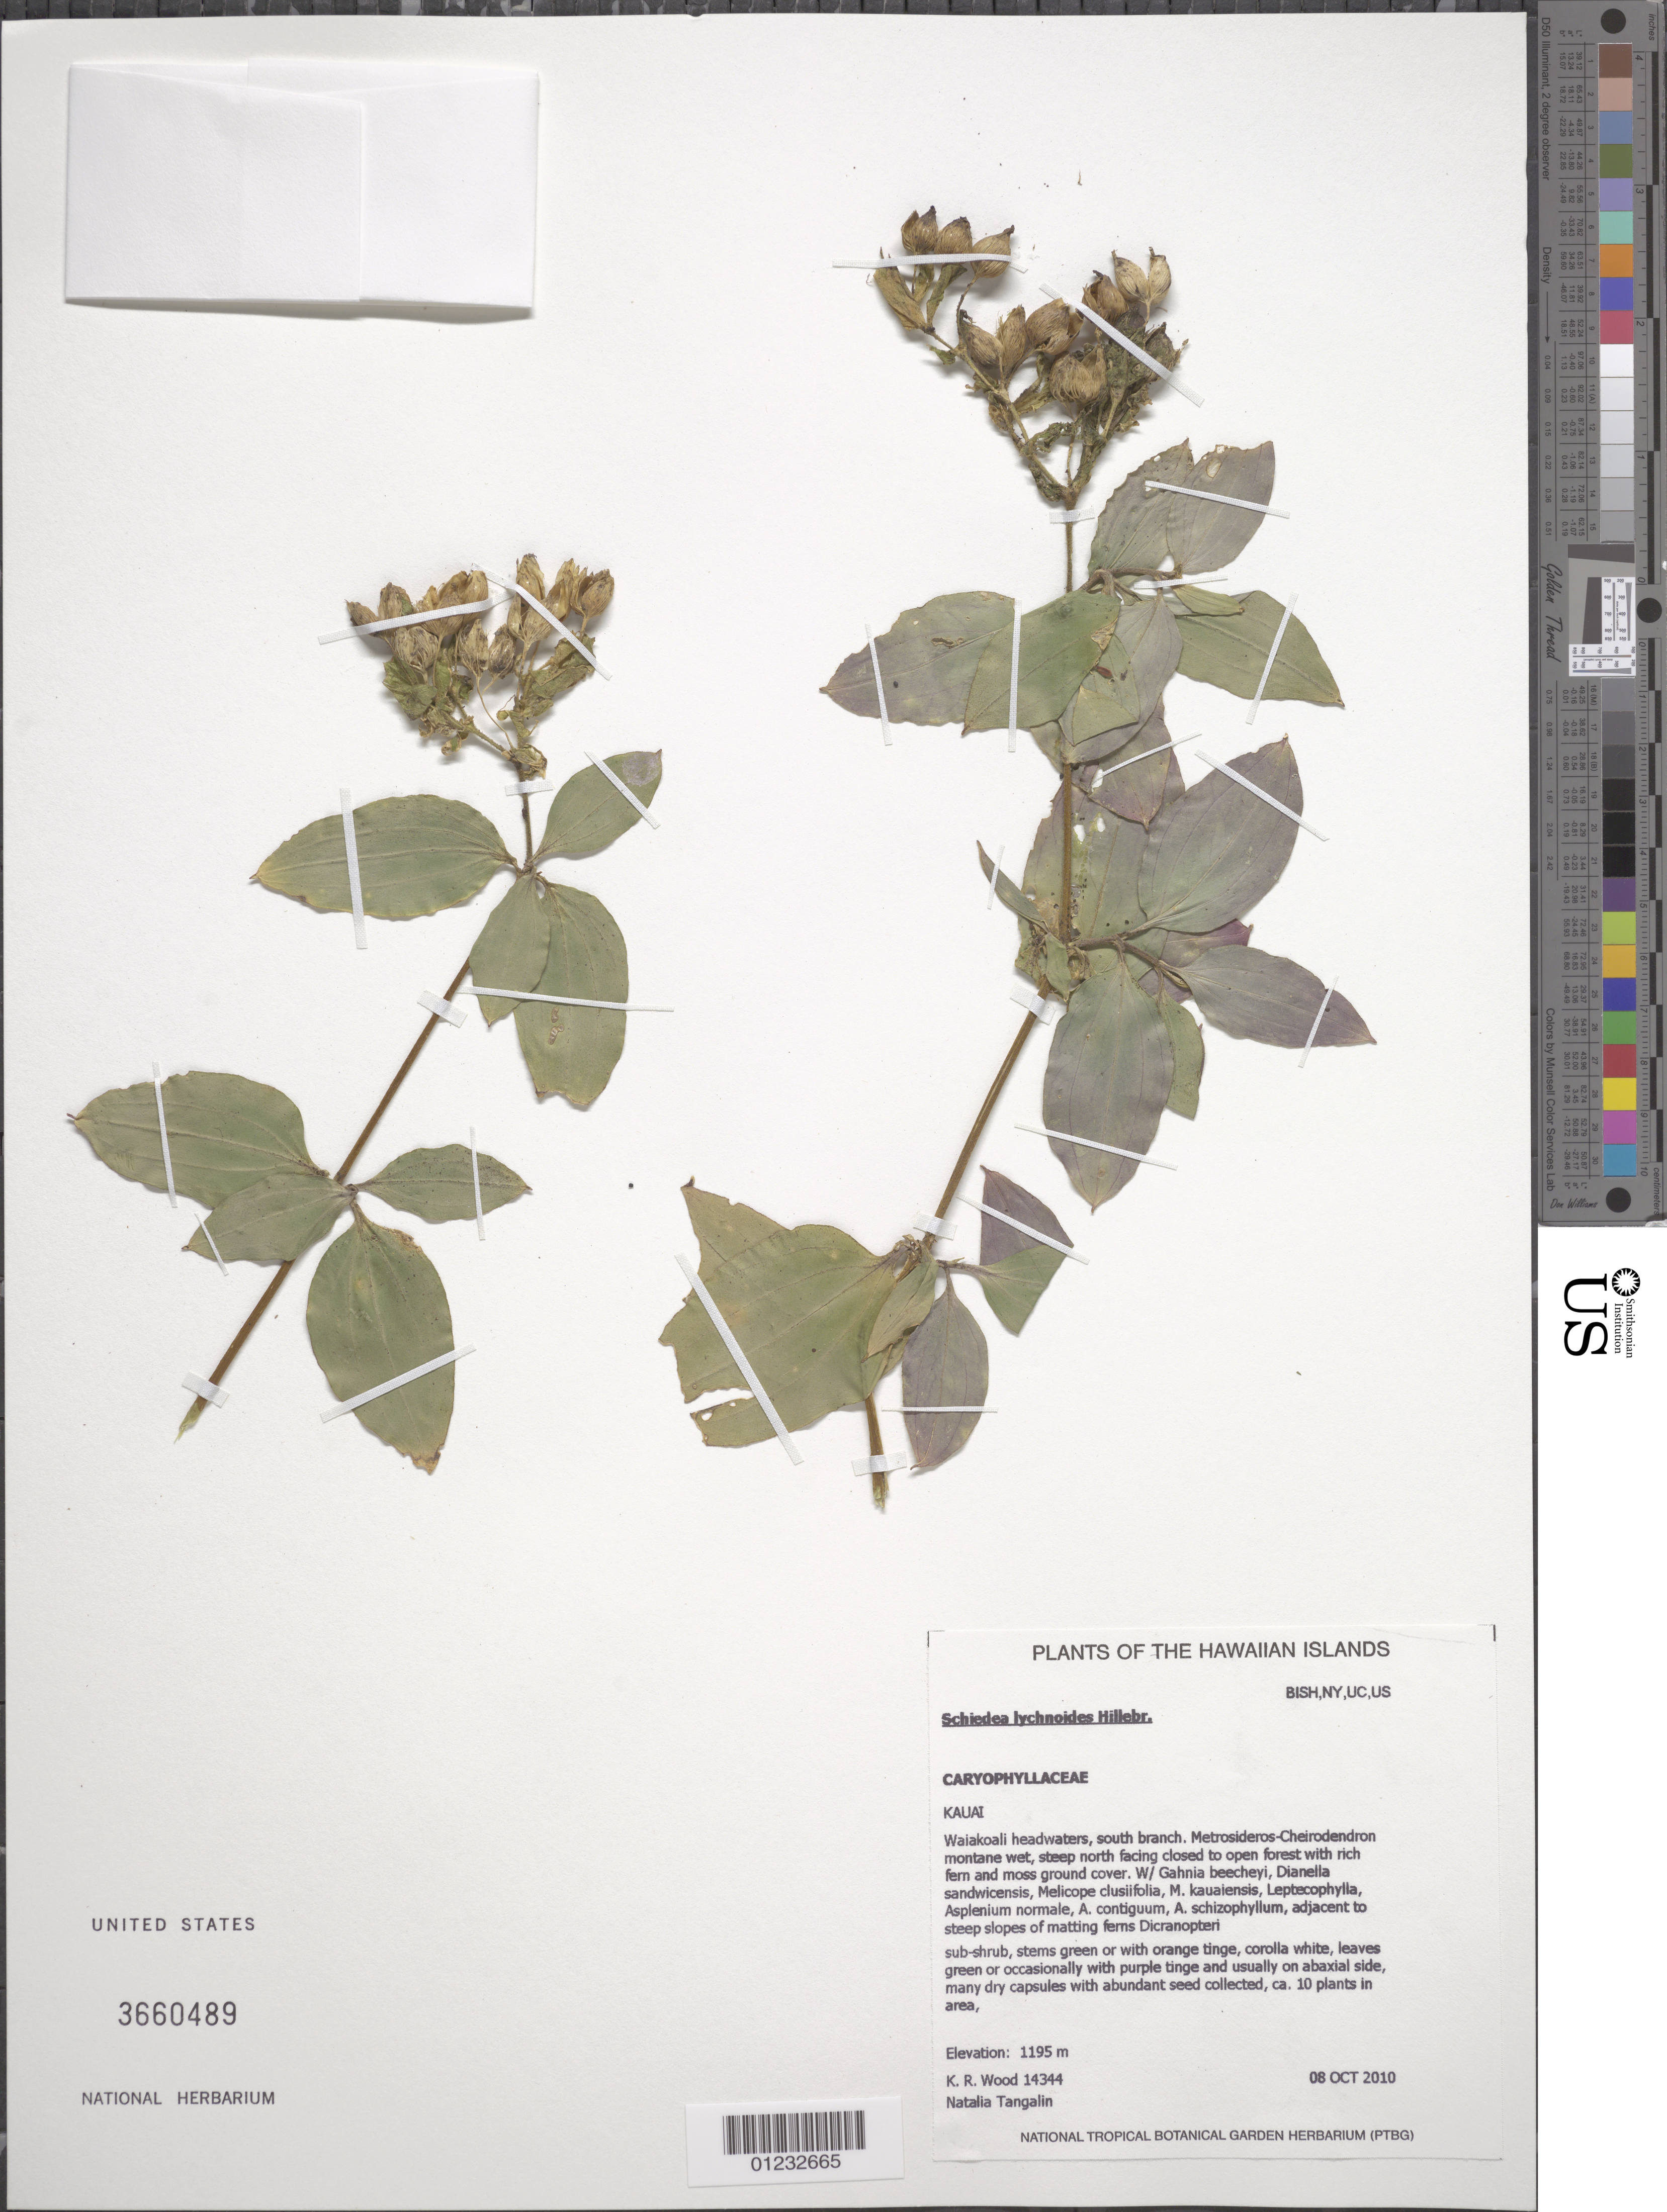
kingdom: Plantae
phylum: Tracheophyta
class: Magnoliopsida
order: Caryophyllales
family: Caryophyllaceae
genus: Schiedea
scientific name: Schiedea lychnoides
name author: Hillebr.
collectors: K. R. Wood & N. Tangalin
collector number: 14344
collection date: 2010-10-08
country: United States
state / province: Hawaii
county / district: Kauai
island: Kaua'i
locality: Waiakoali headwaters, south branch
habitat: Montane wet forest to open forest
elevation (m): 1195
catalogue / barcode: US 3660489